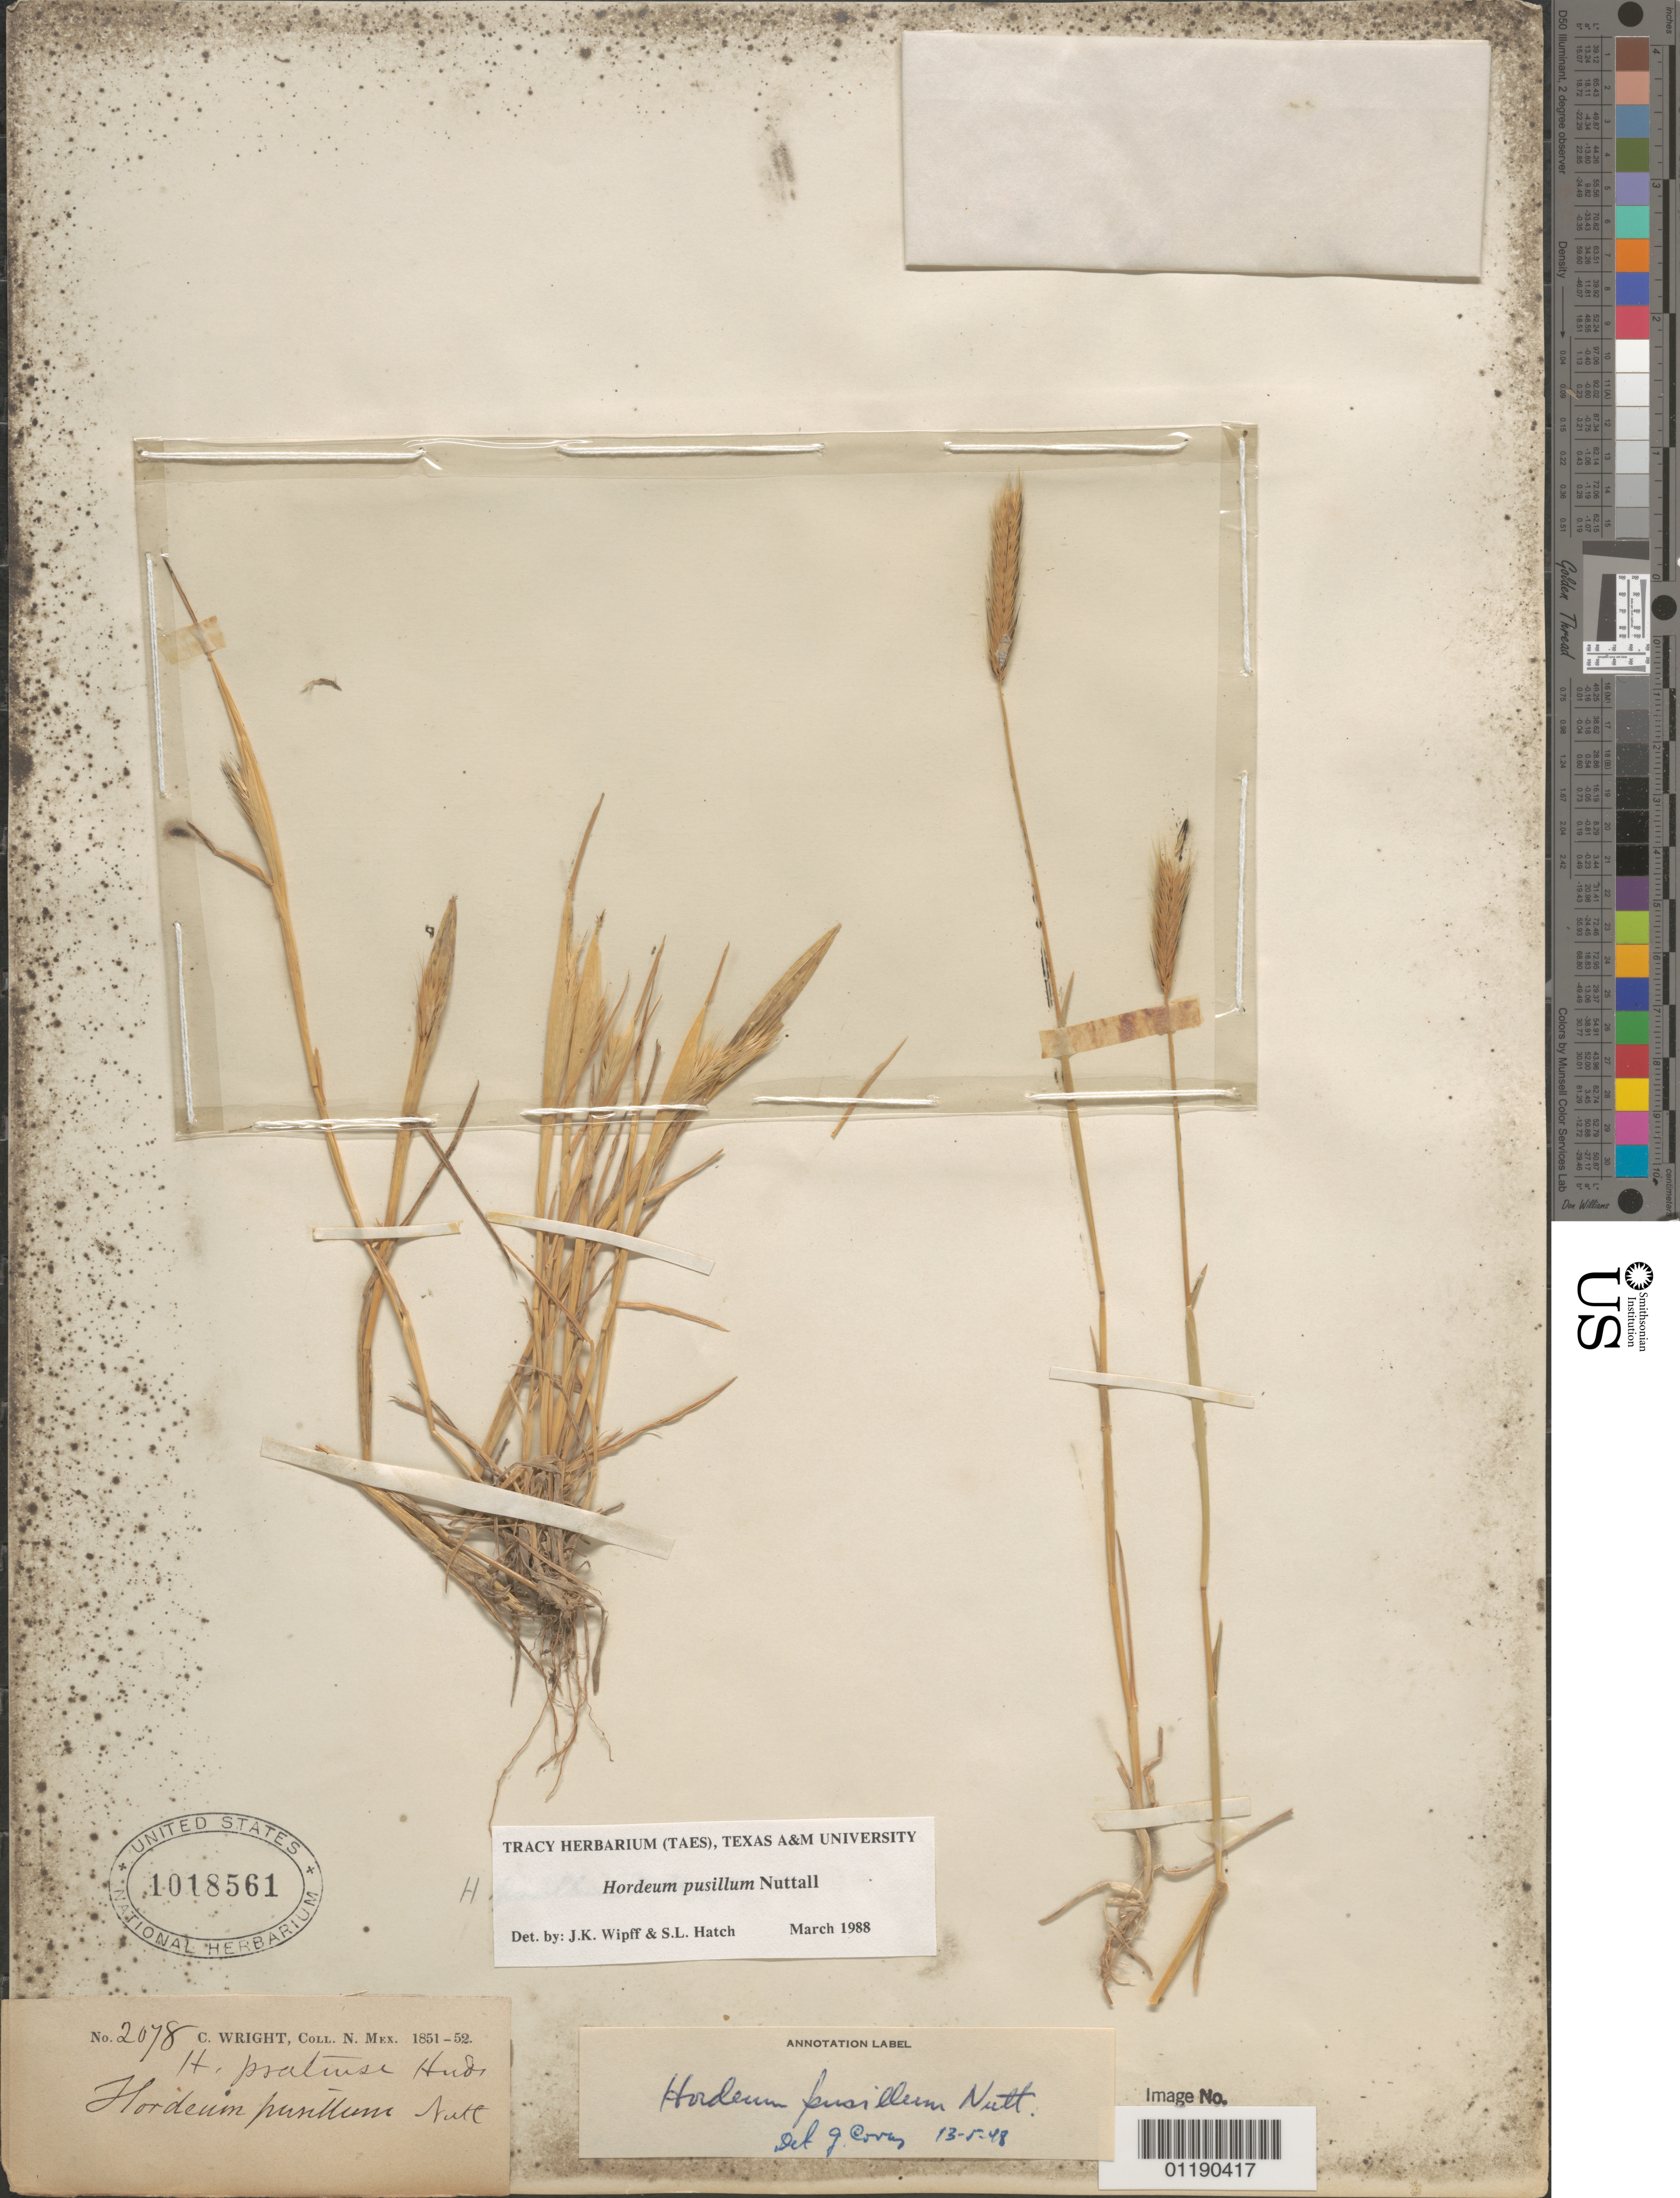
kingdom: Plantae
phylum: Tracheophyta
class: Liliopsida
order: Poales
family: Poaceae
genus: Hordeum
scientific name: Hordeum pusillum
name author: Nutt.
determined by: Wipff, J. K.; Hatch, S. L.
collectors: C. Wright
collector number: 2078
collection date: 1851/1852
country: United States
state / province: New Mexico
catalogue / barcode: US 1018561